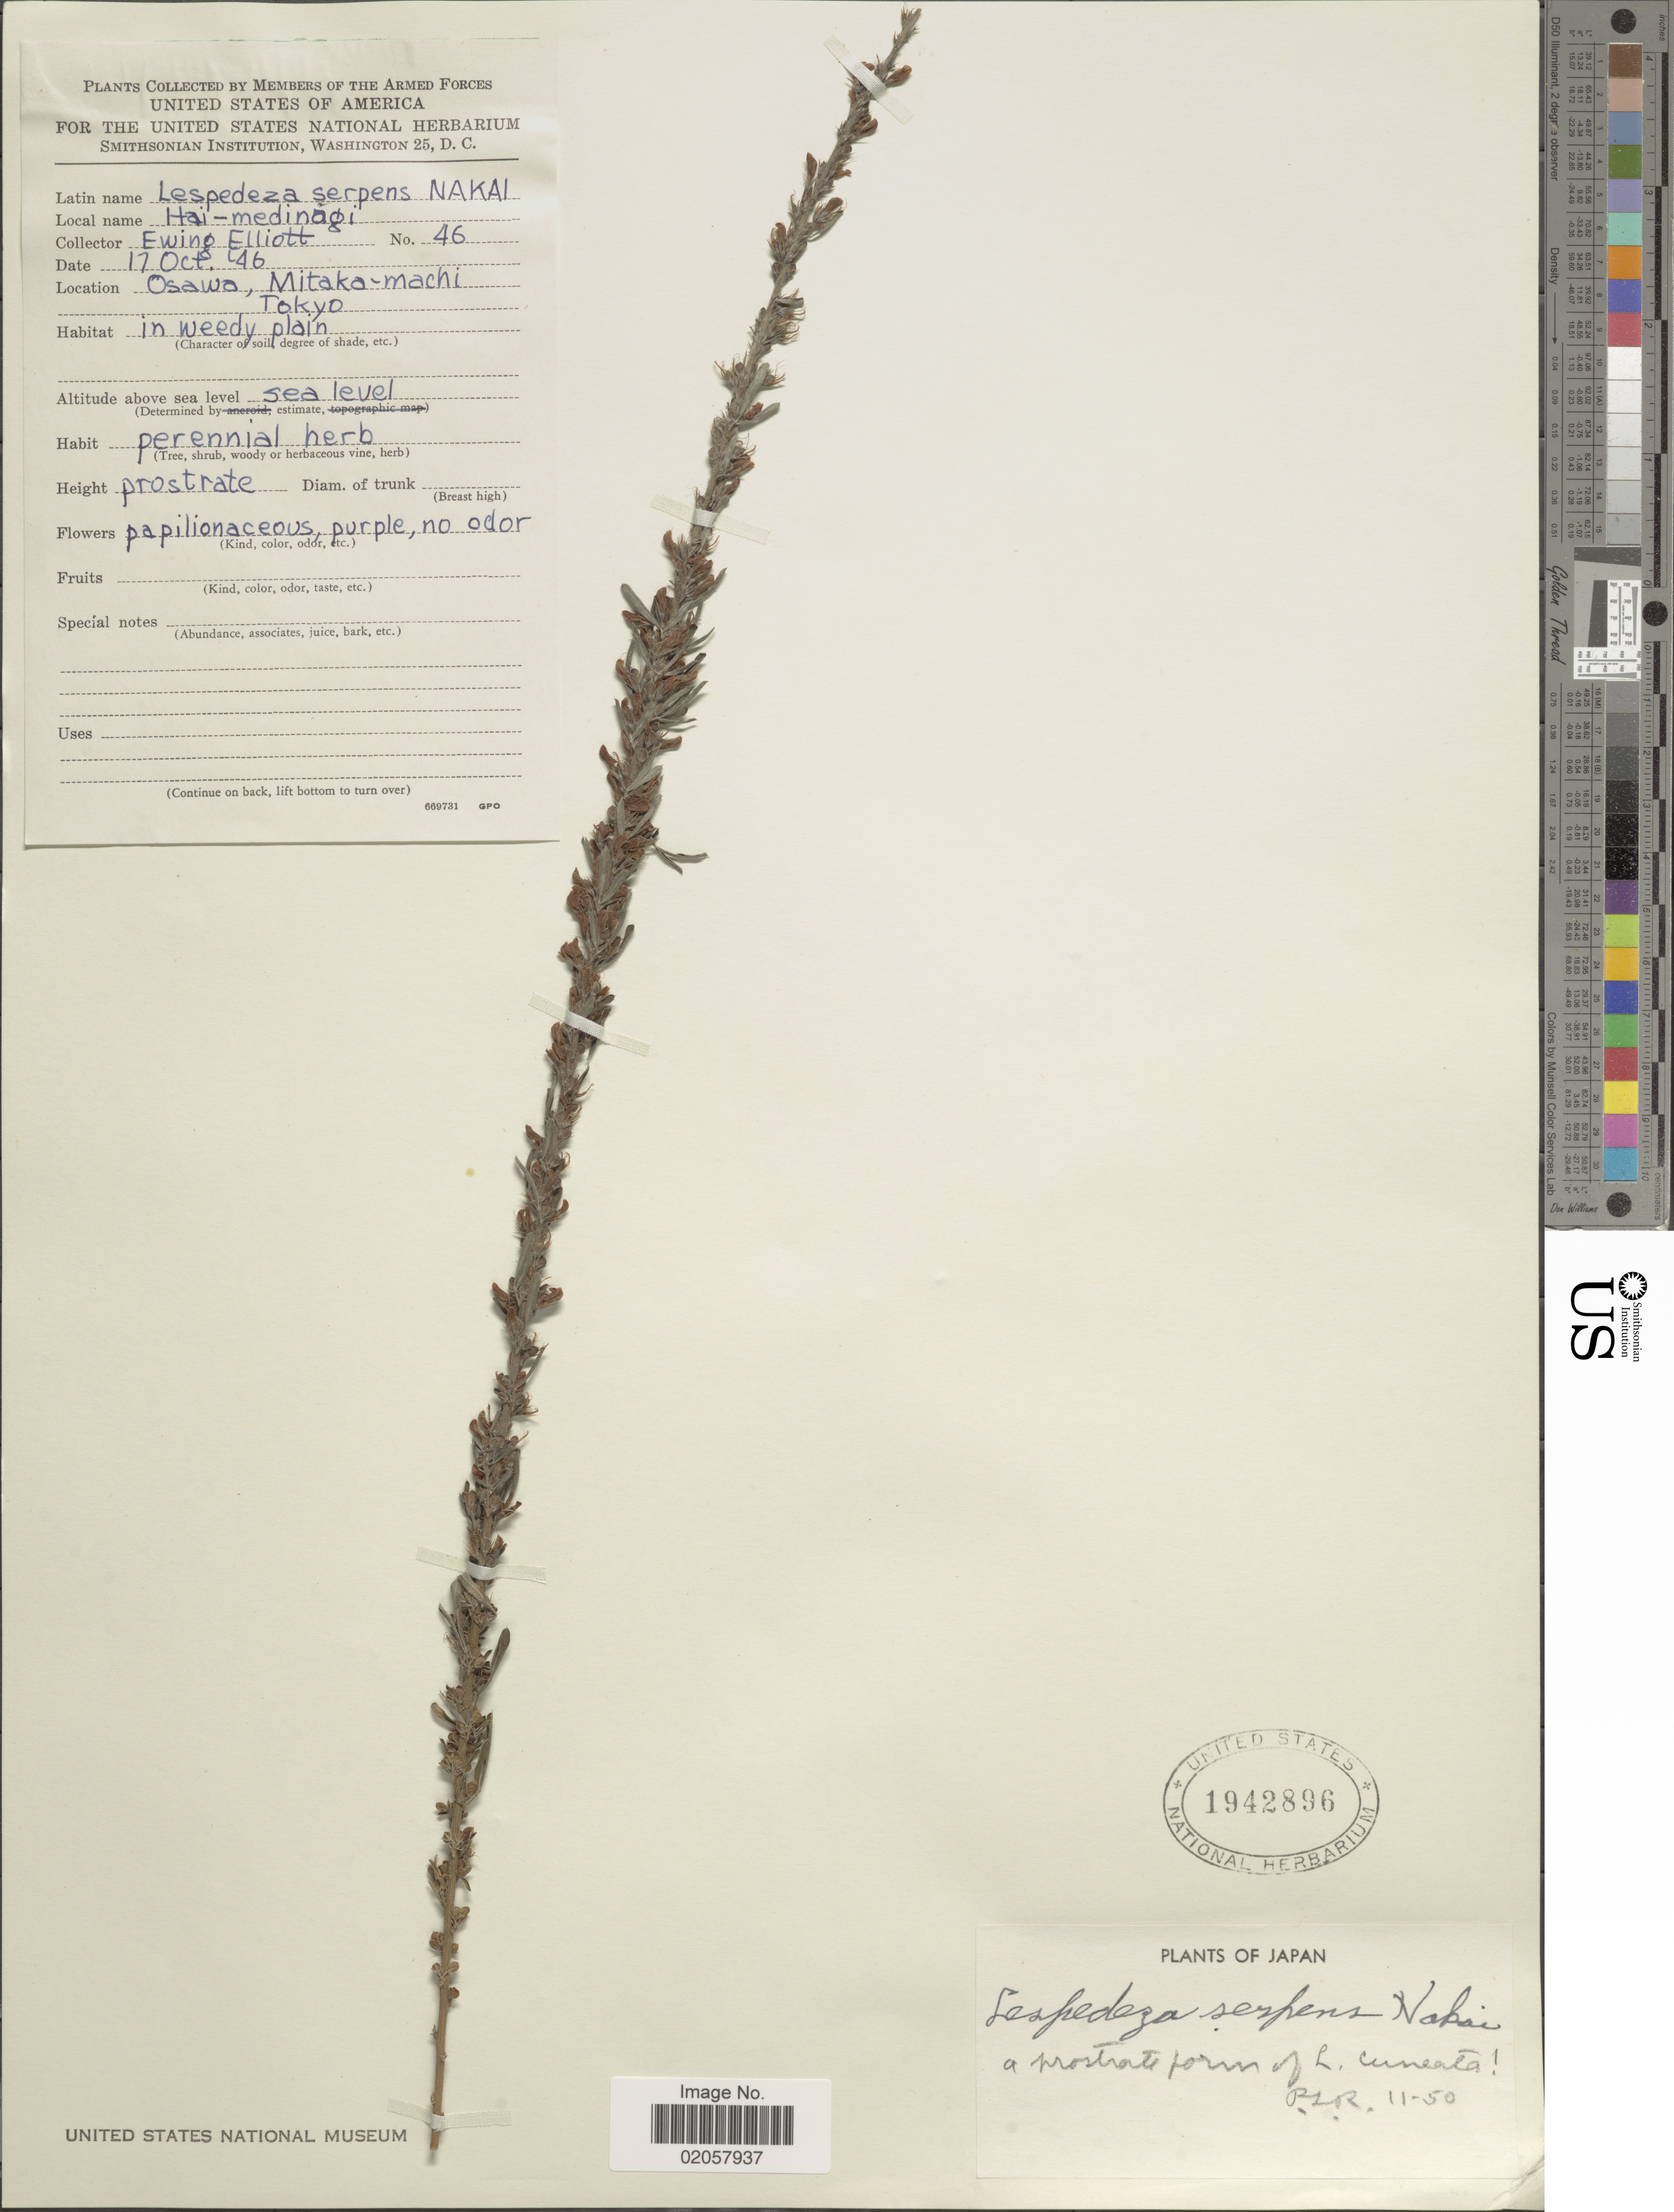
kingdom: Plantae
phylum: Tracheophyta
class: Magnoliopsida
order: Fabales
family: Fabaceae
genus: Lespedeza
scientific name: Lespedeza cuneata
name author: (Dum. Cours.) G. Don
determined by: Strong, Mark T., (BOT), Smithsonian Institution - National Museum of Natural History (UNITED STATES)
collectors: E. Elliott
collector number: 46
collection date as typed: Transcribed d/m/y: 17/10/46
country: Japan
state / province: Tokyo, Federal City of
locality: Osawa, Mitaka-Machi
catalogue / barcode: US 1942896